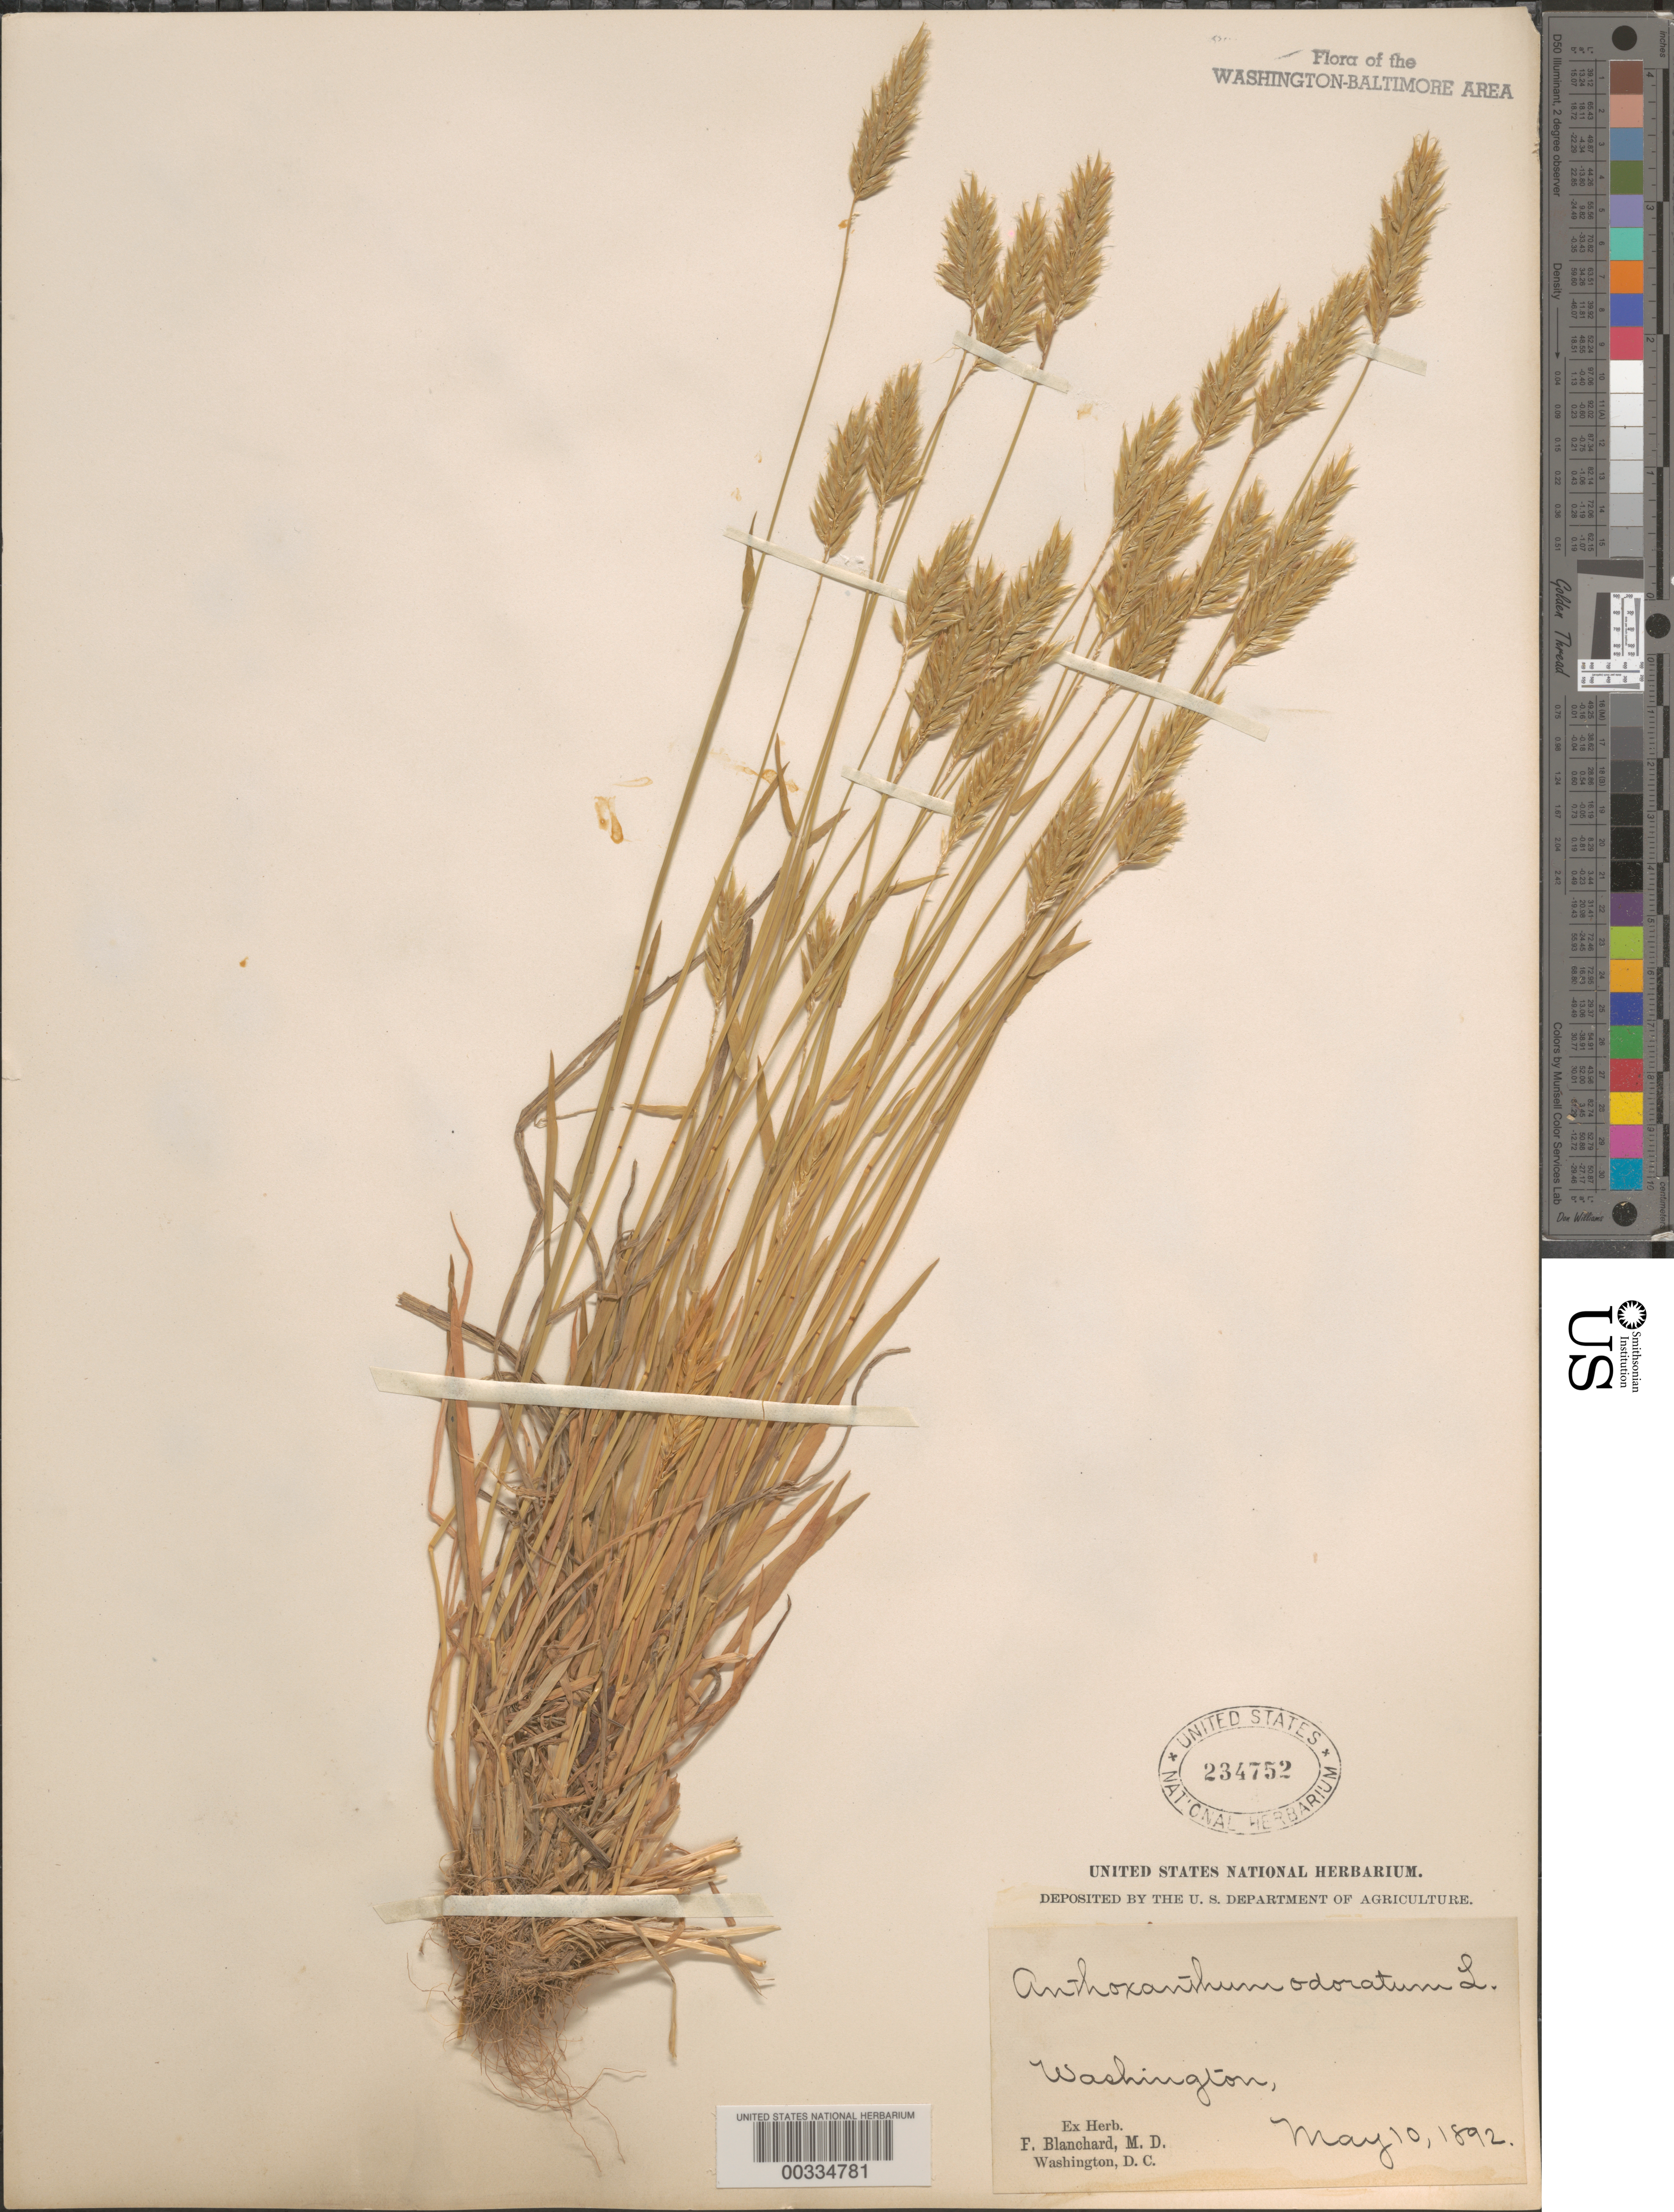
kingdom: Plantae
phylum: Tracheophyta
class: Liliopsida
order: Poales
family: Poaceae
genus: Anthoxanthum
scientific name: Anthoxanthum odoratum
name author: L.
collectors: F. Blanchard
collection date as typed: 10 May 1892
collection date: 1892-05-10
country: United States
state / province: District of Columbia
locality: Washington area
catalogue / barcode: US 234752